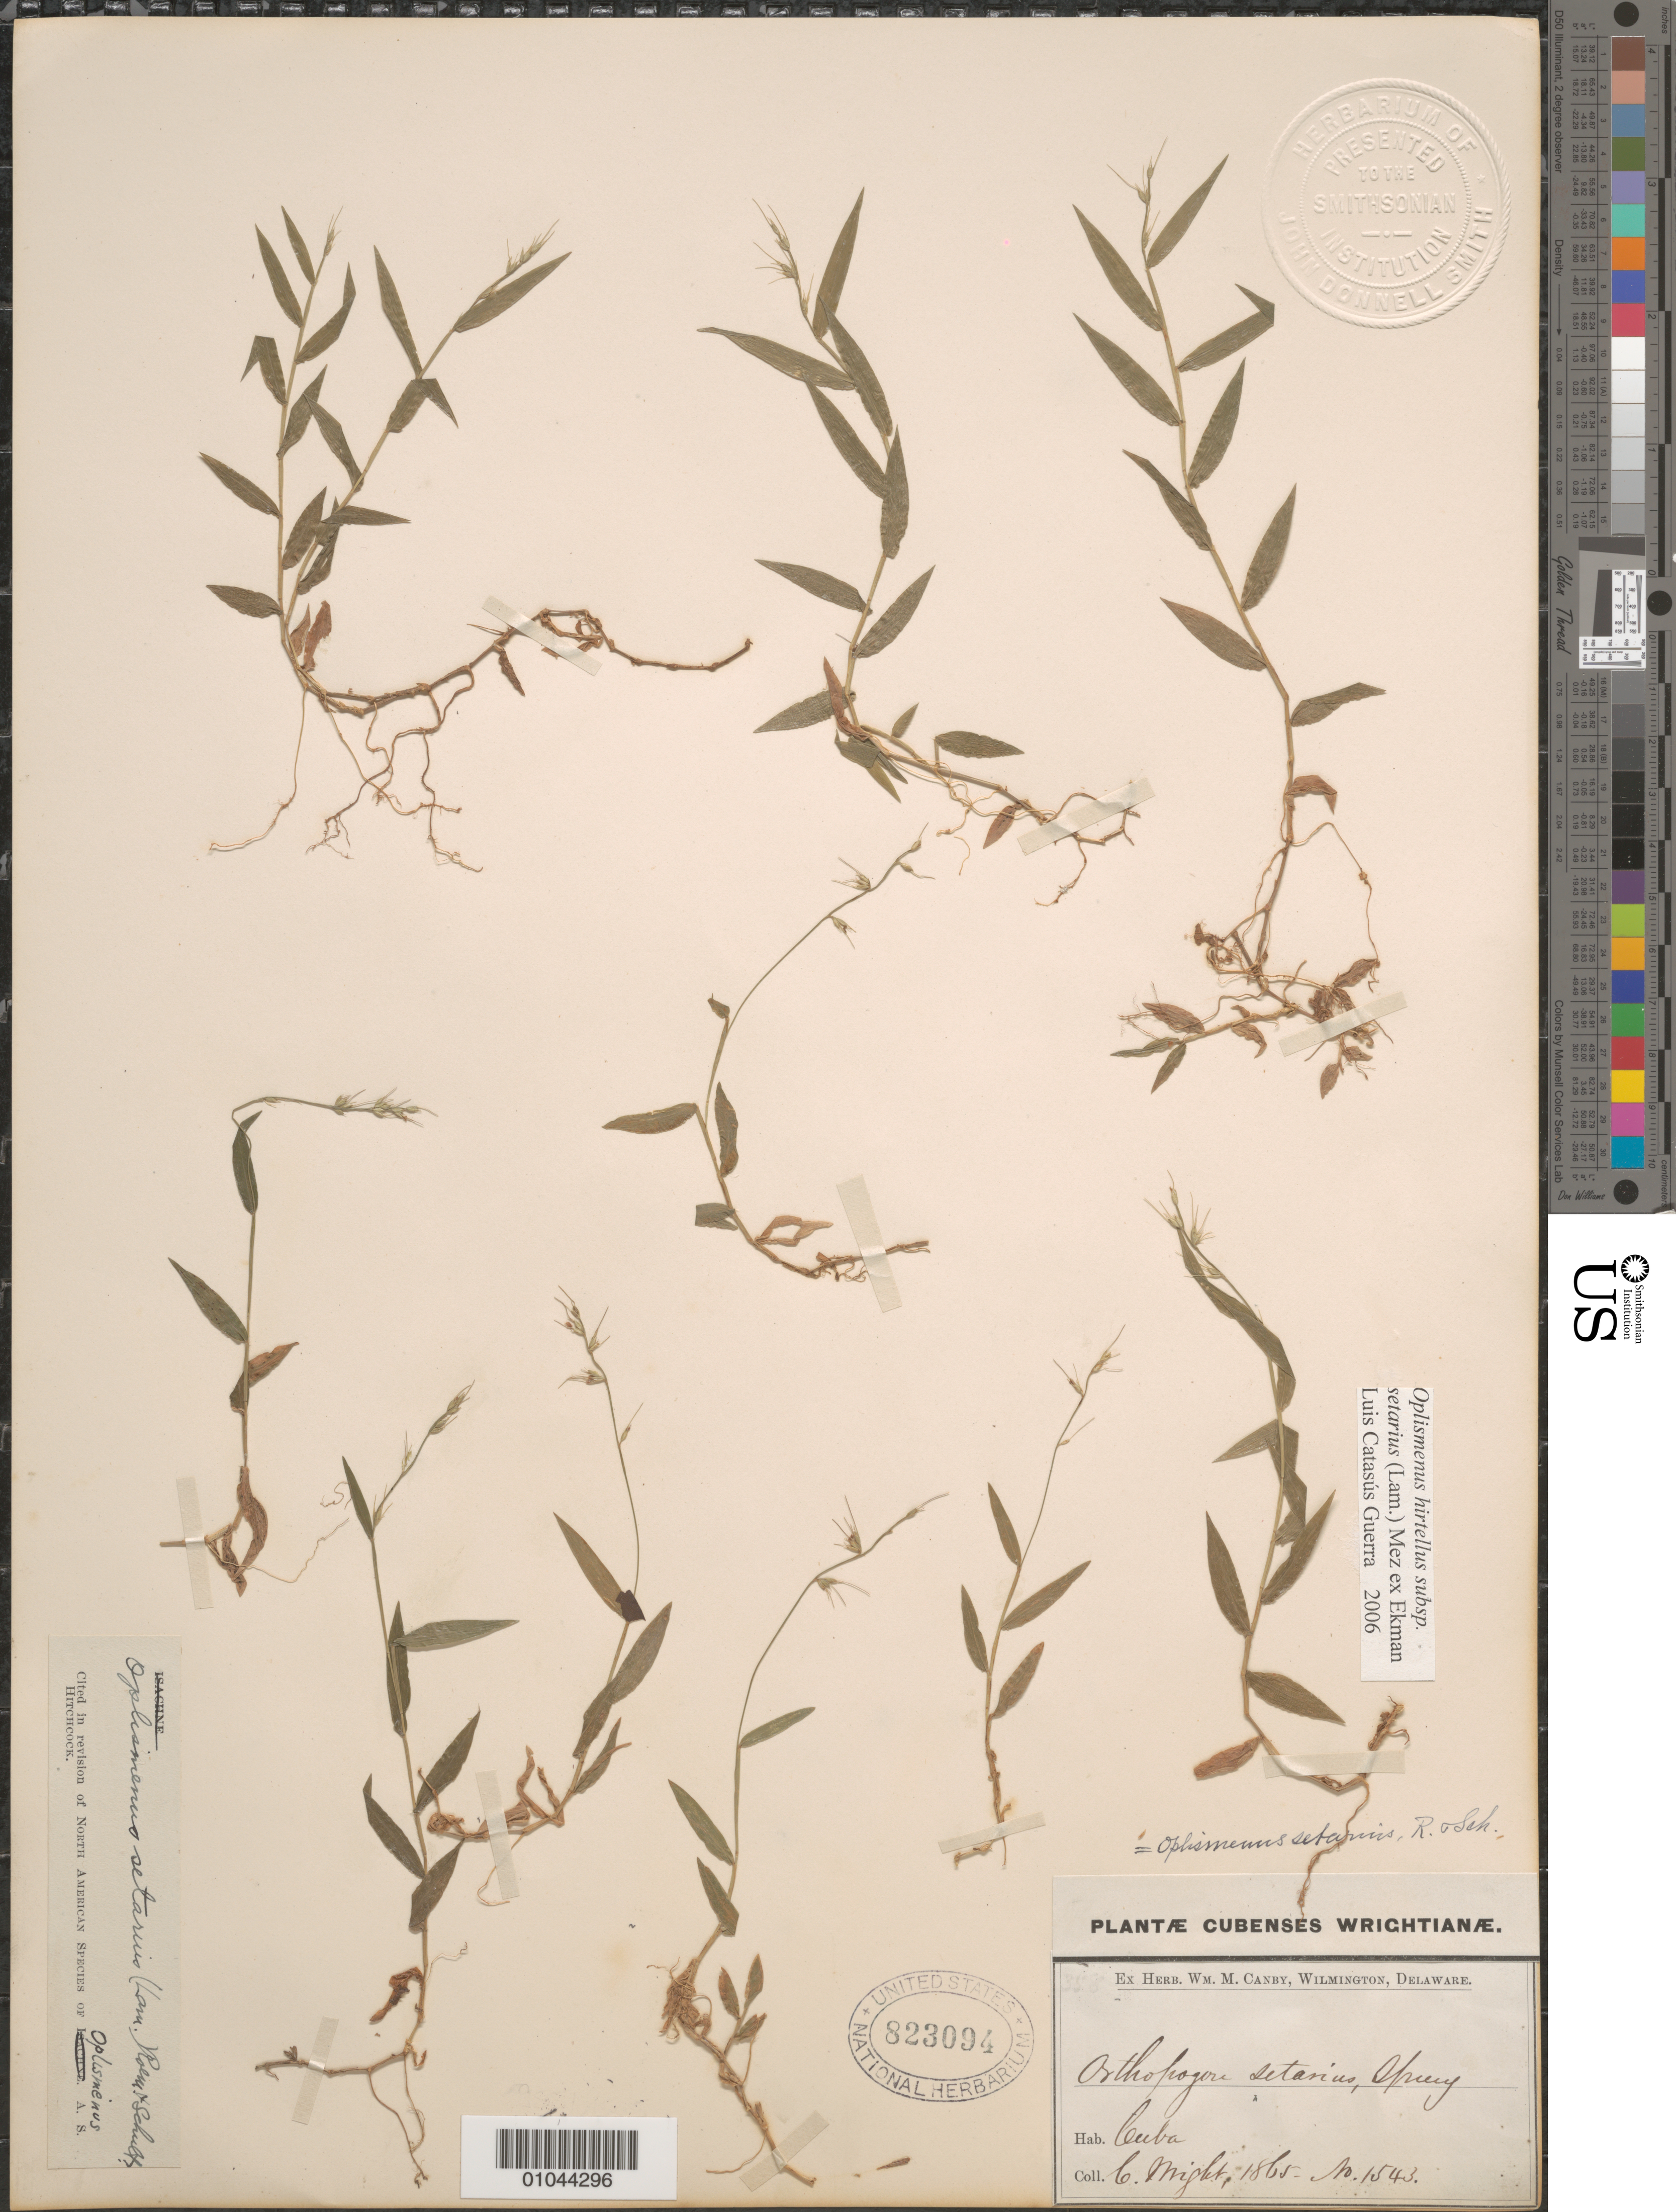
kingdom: Plantae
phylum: Tracheophyta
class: Liliopsida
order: Poales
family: Poaceae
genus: Oplismenus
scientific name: Oplismenus setarius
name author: (Lam.) Roem. & Schult.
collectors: C. Wright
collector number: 1543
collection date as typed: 01 Jan 1865 to 31 Dec 1865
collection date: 1865-01-01/1865-12-31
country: Cuba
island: Cuba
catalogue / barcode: US 823094